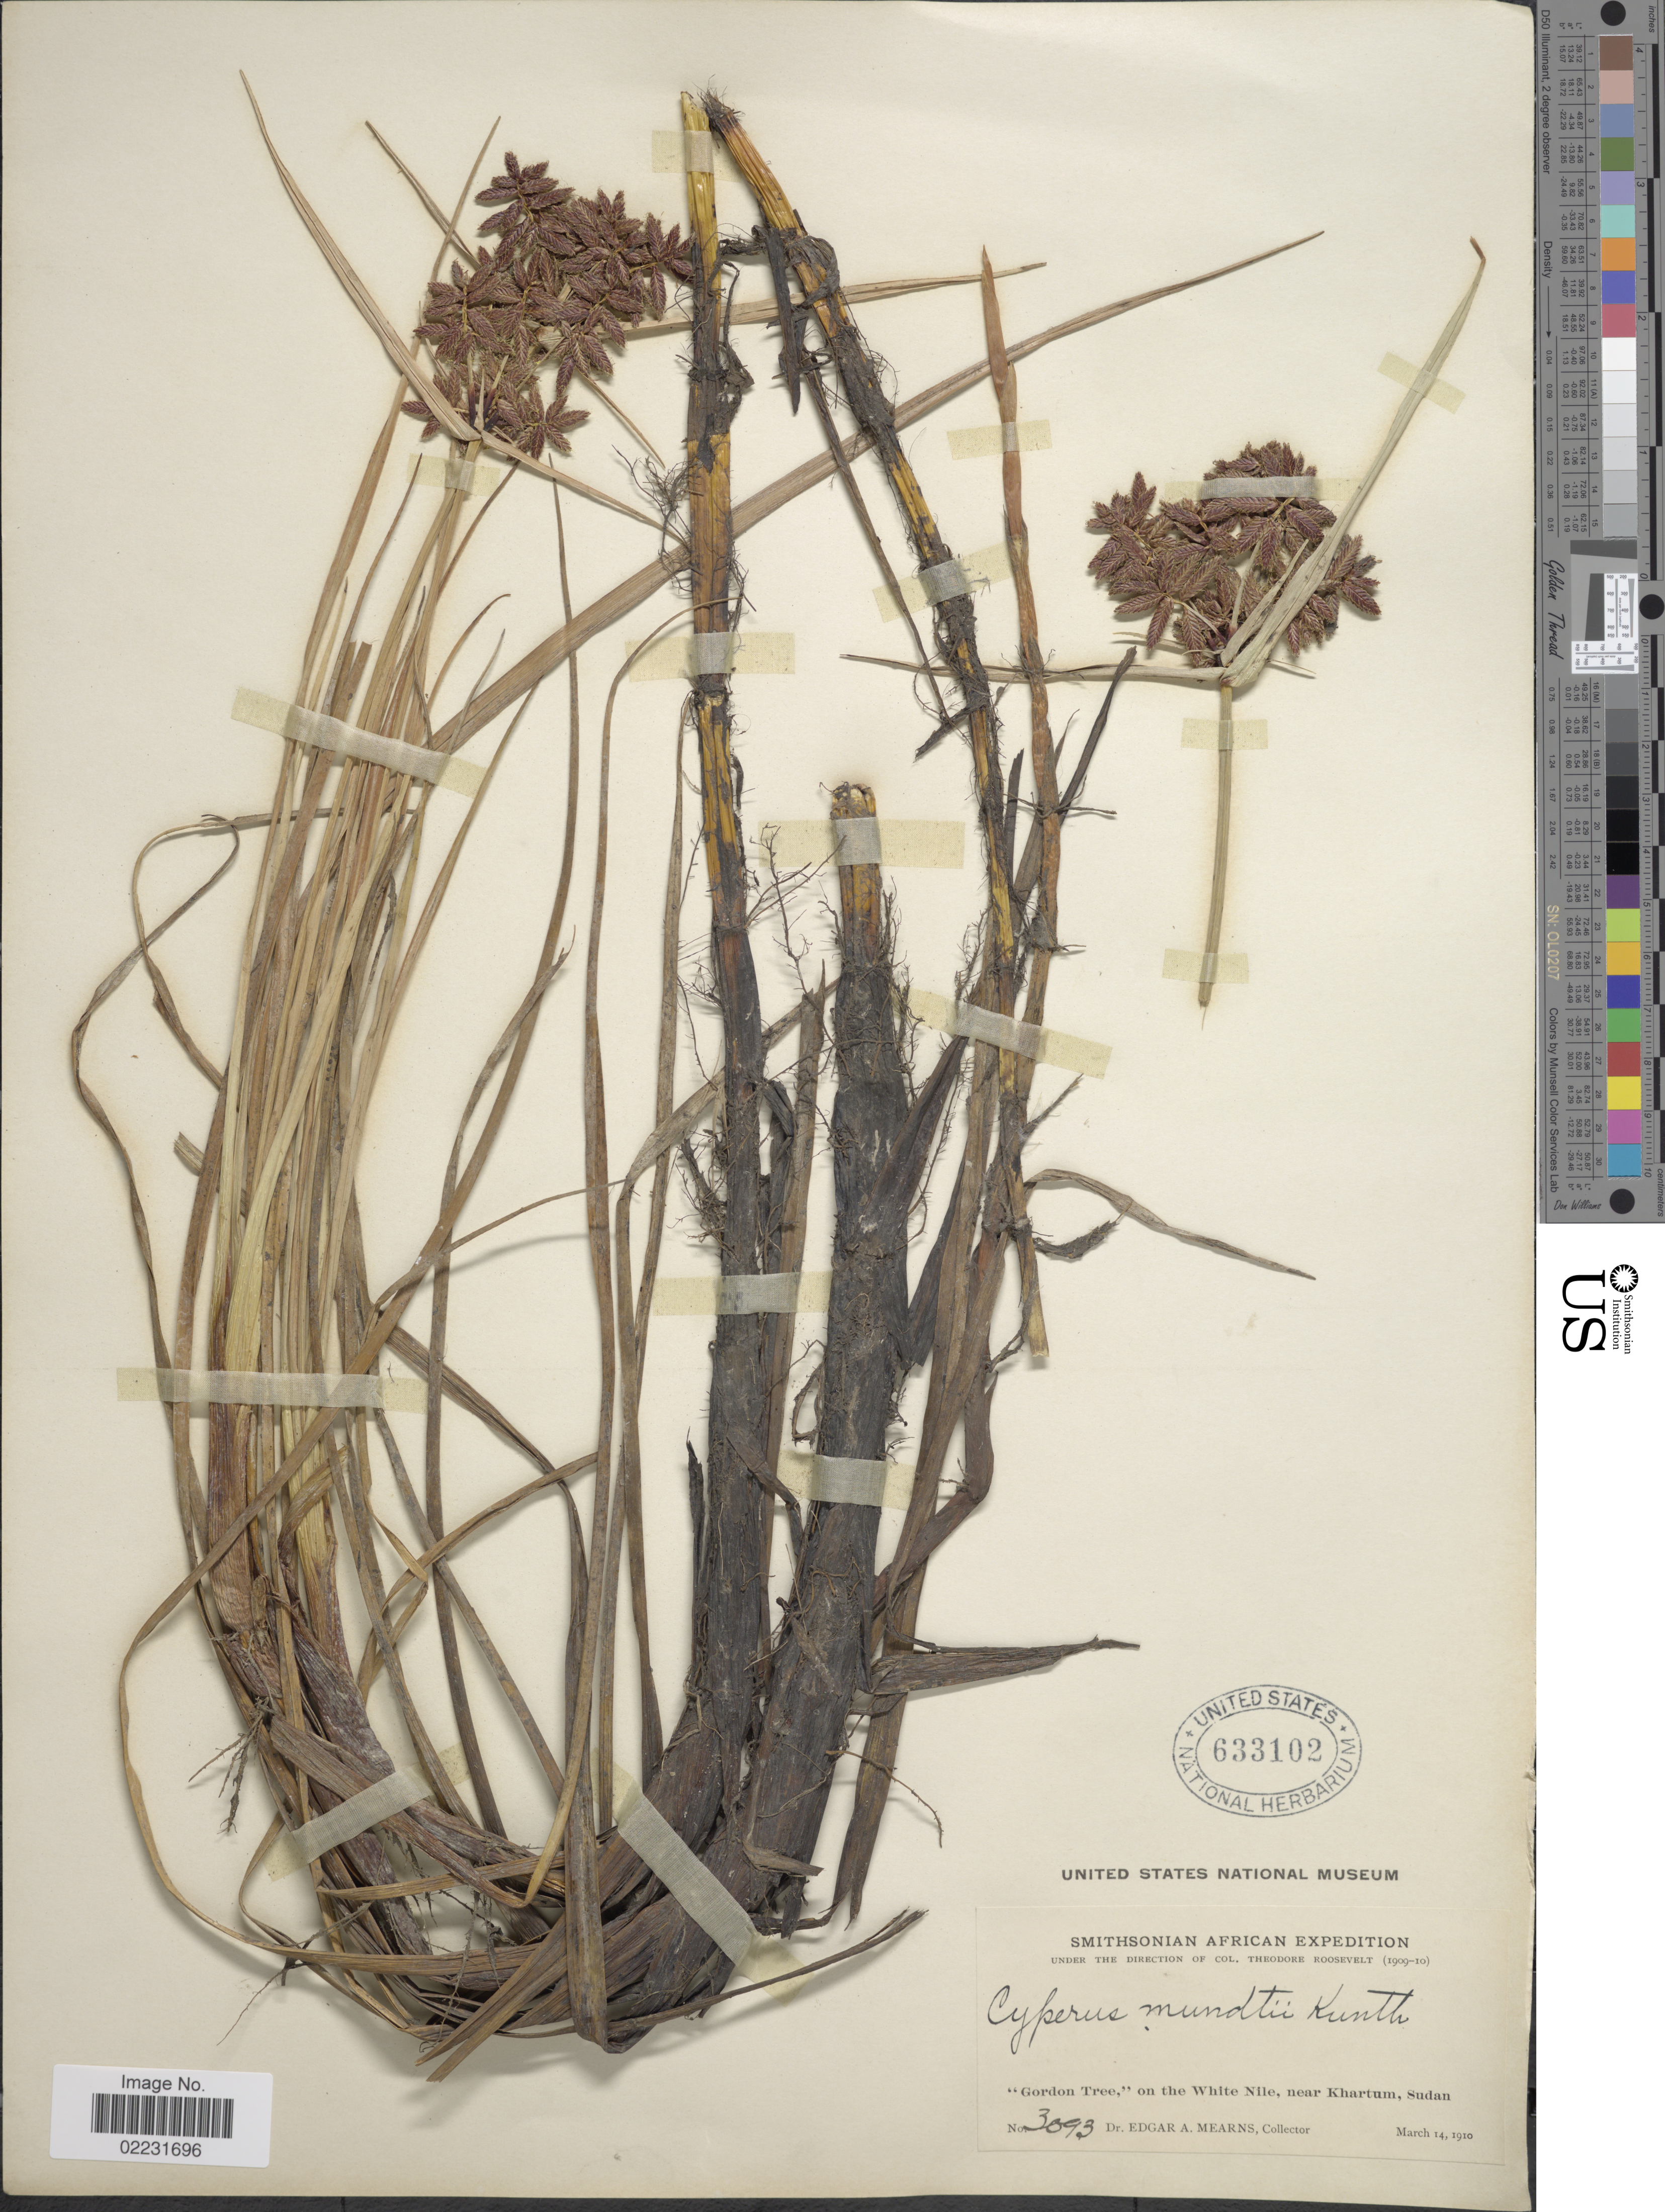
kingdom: Plantae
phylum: Tracheophyta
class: Liliopsida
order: Poales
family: Cyperaceae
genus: Cyperus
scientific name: Cyperus mundtii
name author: (Nees) Kunth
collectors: E. A. Mearns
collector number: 3093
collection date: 1910-03-14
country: Sudan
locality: Gordon Tree, on the White Nile, near Khartum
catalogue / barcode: US 633102